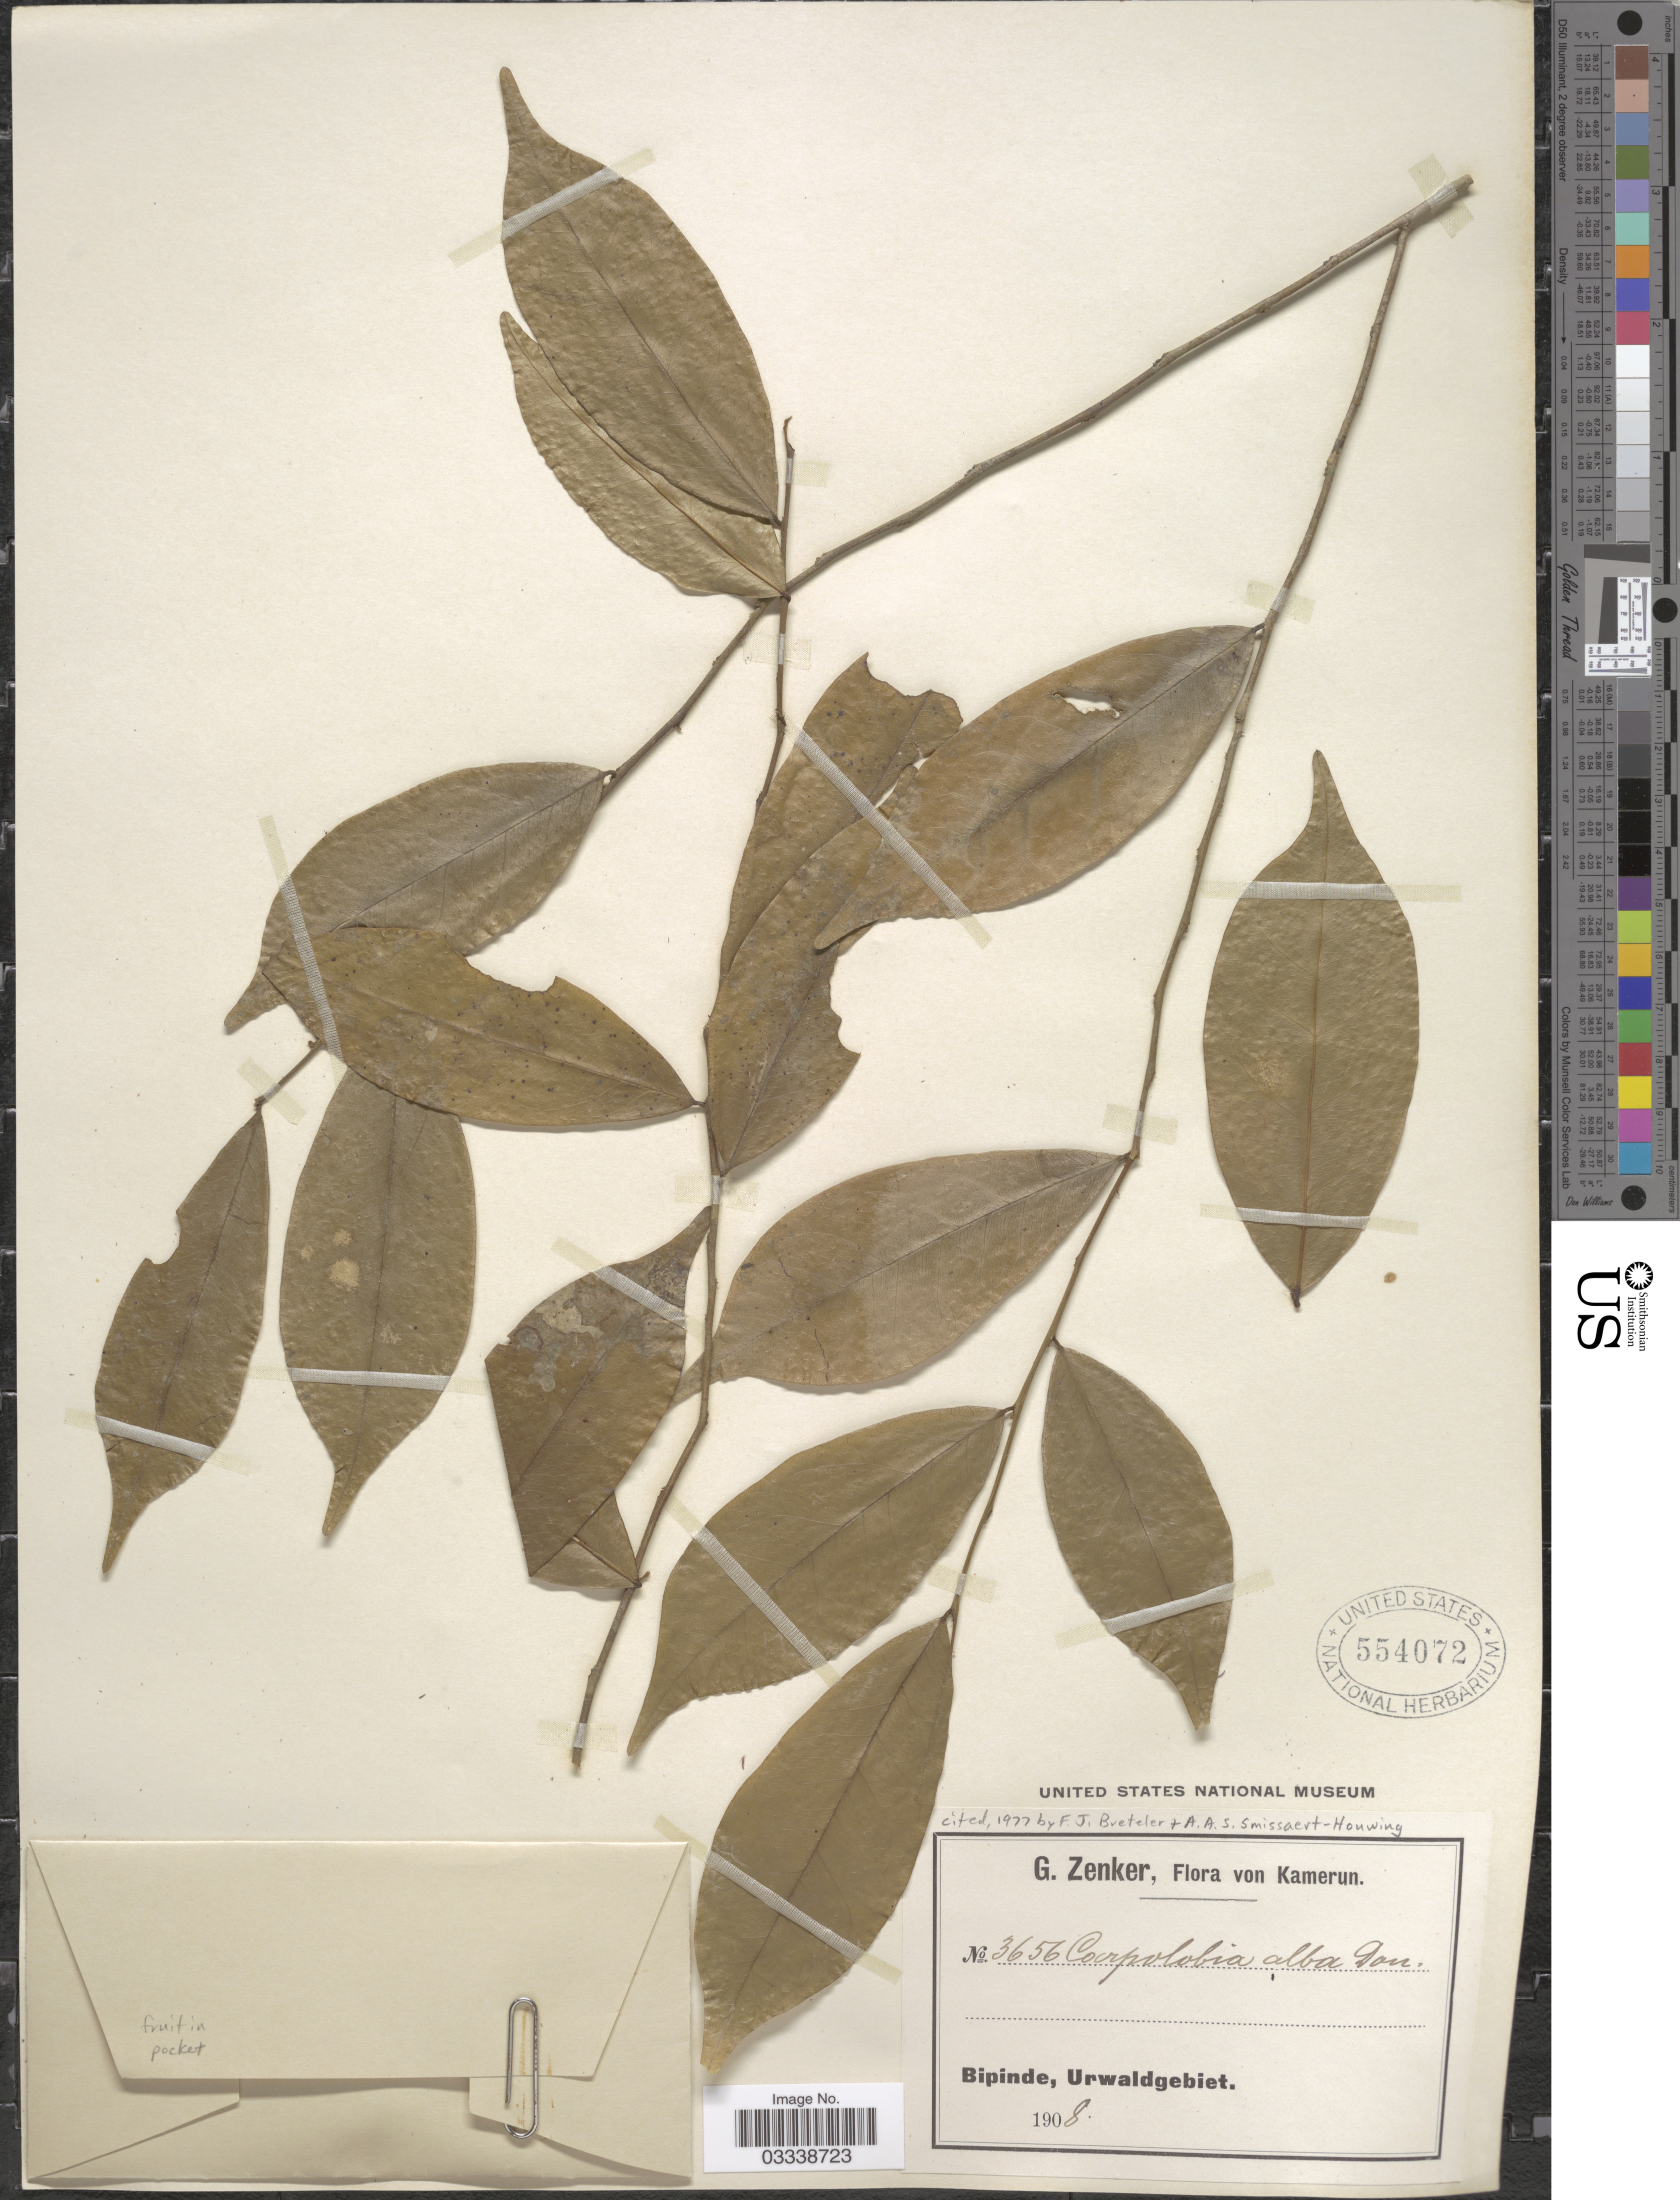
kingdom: Plantae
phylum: Tracheophyta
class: Magnoliopsida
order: Fabales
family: Polygalaceae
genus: Carpolobia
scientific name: Carpolobia alba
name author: G. Don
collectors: G. A. Zenker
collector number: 3656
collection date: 1908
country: Cameroon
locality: Kamerun. Bipinde, Urwaldgebiet.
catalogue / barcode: US 554072